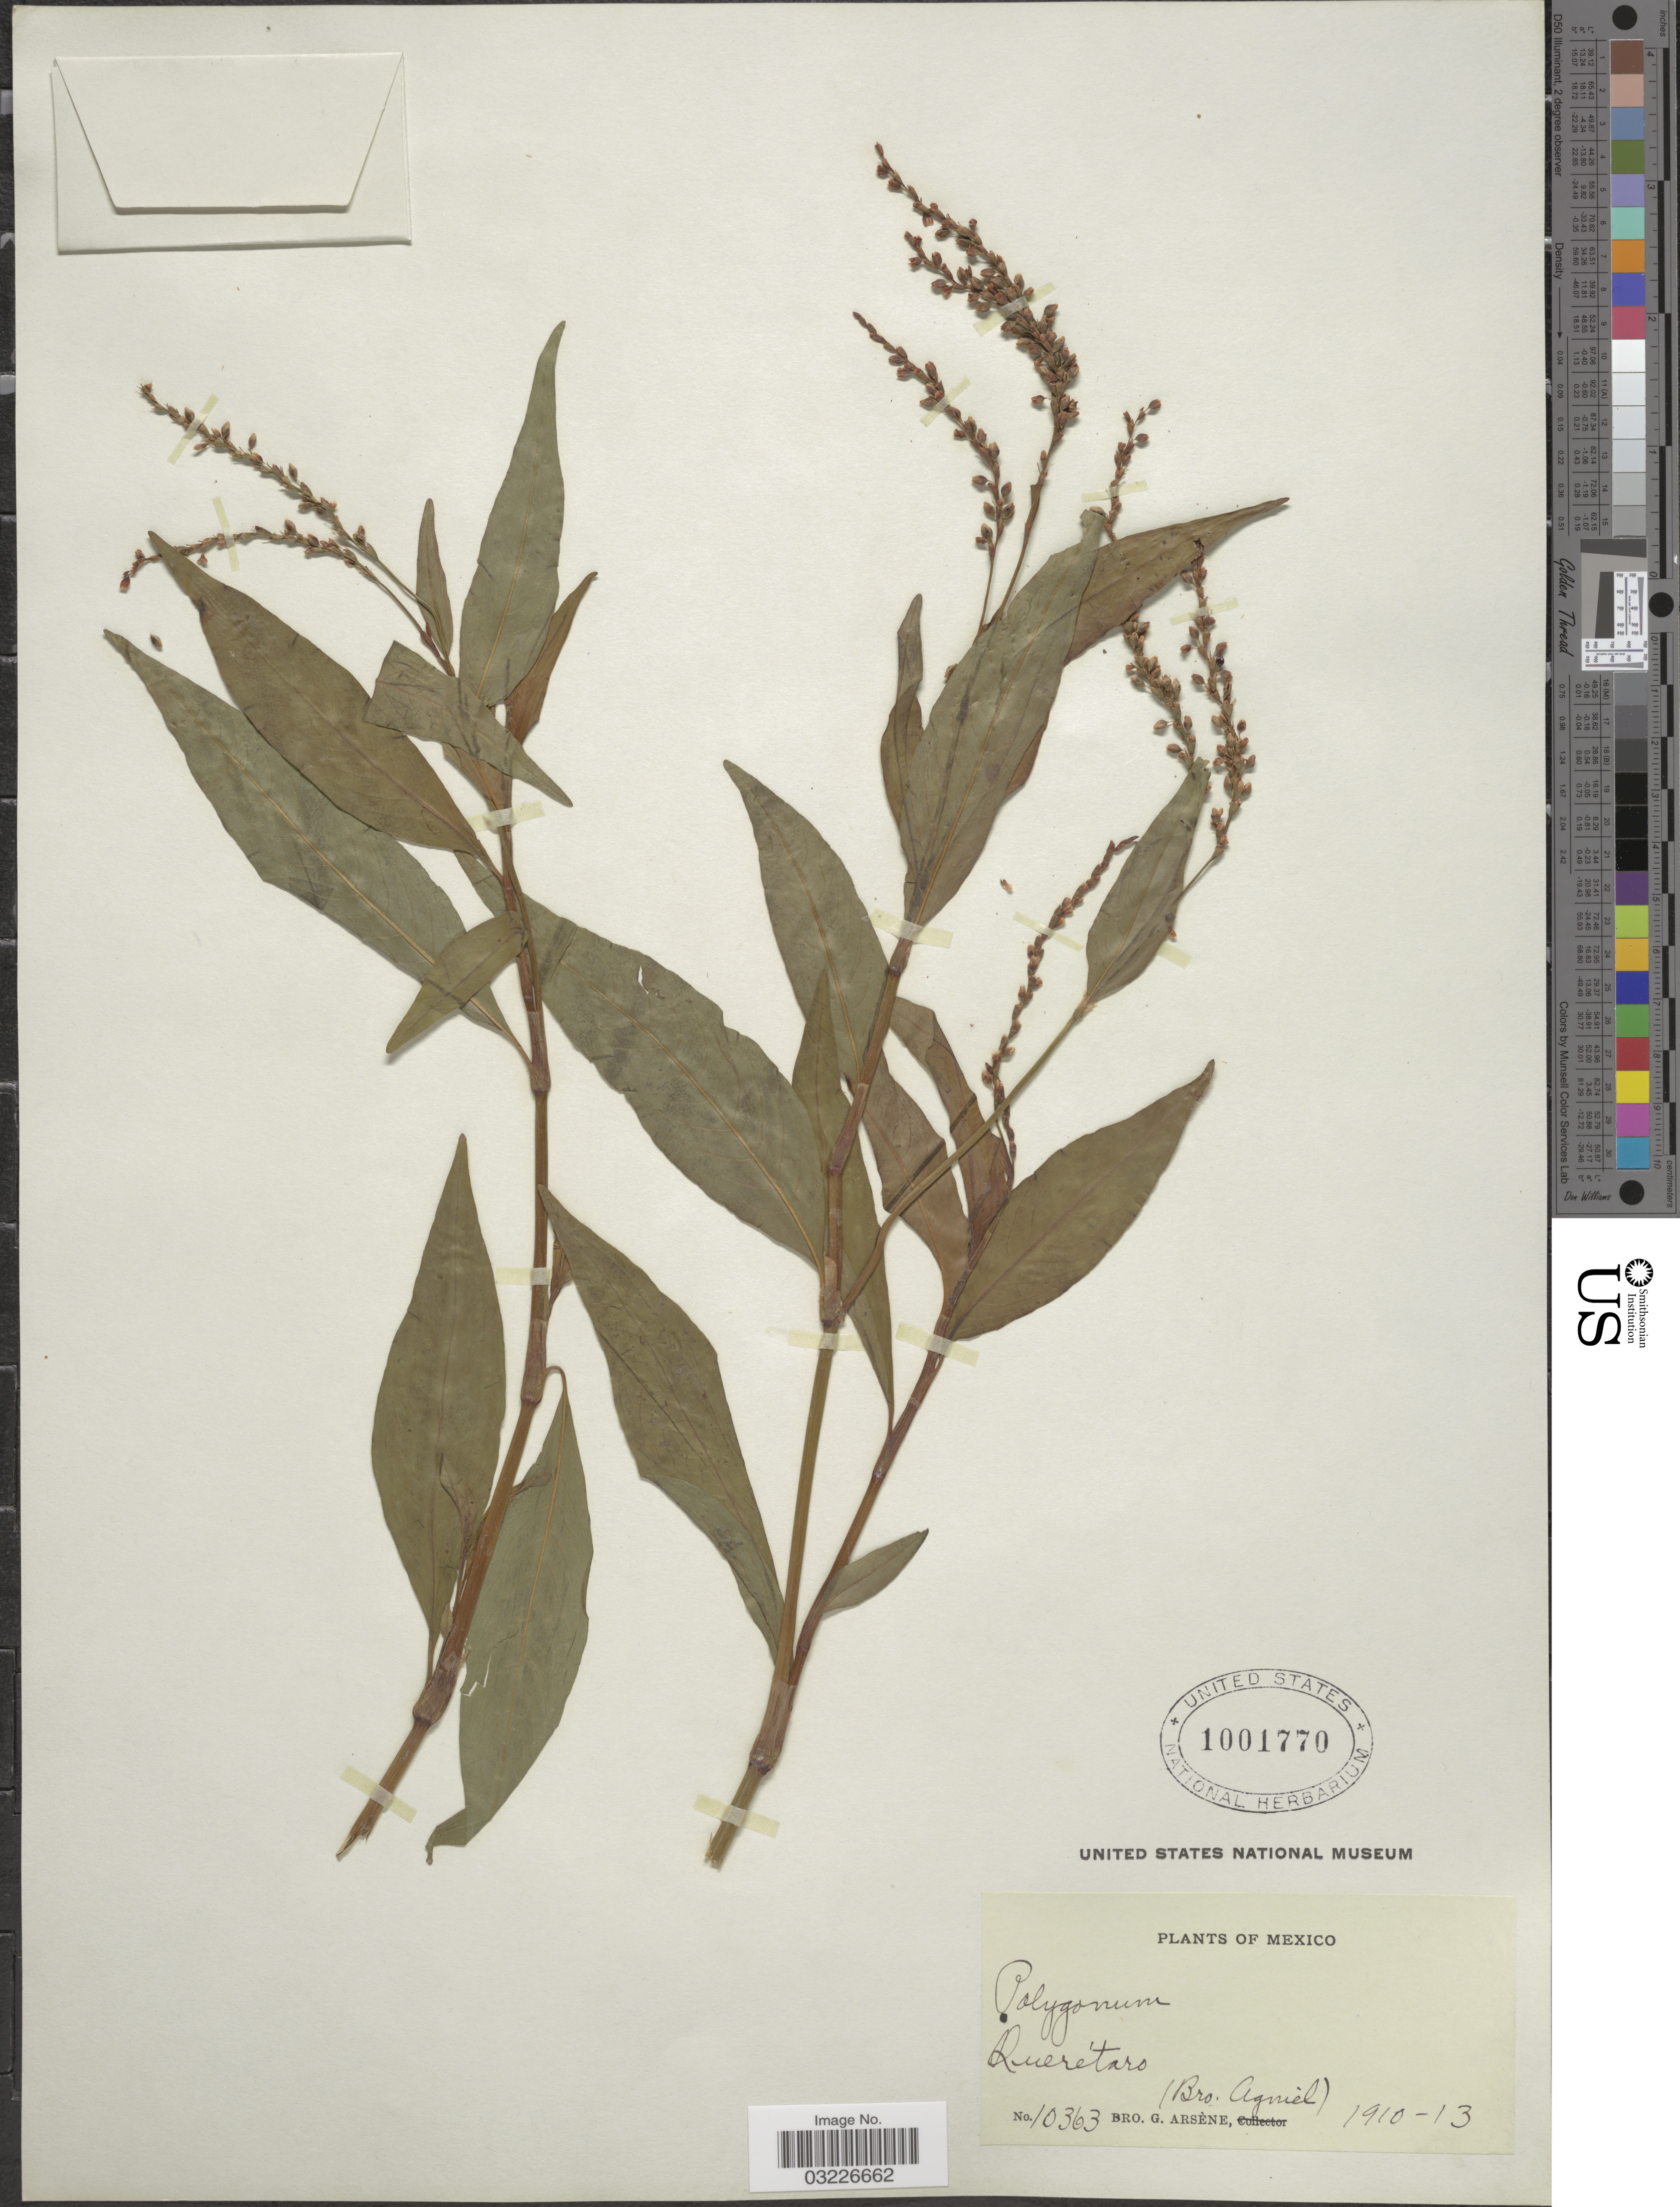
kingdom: Plantae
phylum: Tracheophyta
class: Magnoliopsida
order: Caryophyllales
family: Polygonaceae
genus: Persicaria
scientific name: Persicaria punctata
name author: (Elliott) Small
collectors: Bro. G. Arsène & Bro. Agniel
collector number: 10363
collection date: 1910/1913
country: Mexico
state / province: Querétaro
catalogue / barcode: US 1001770